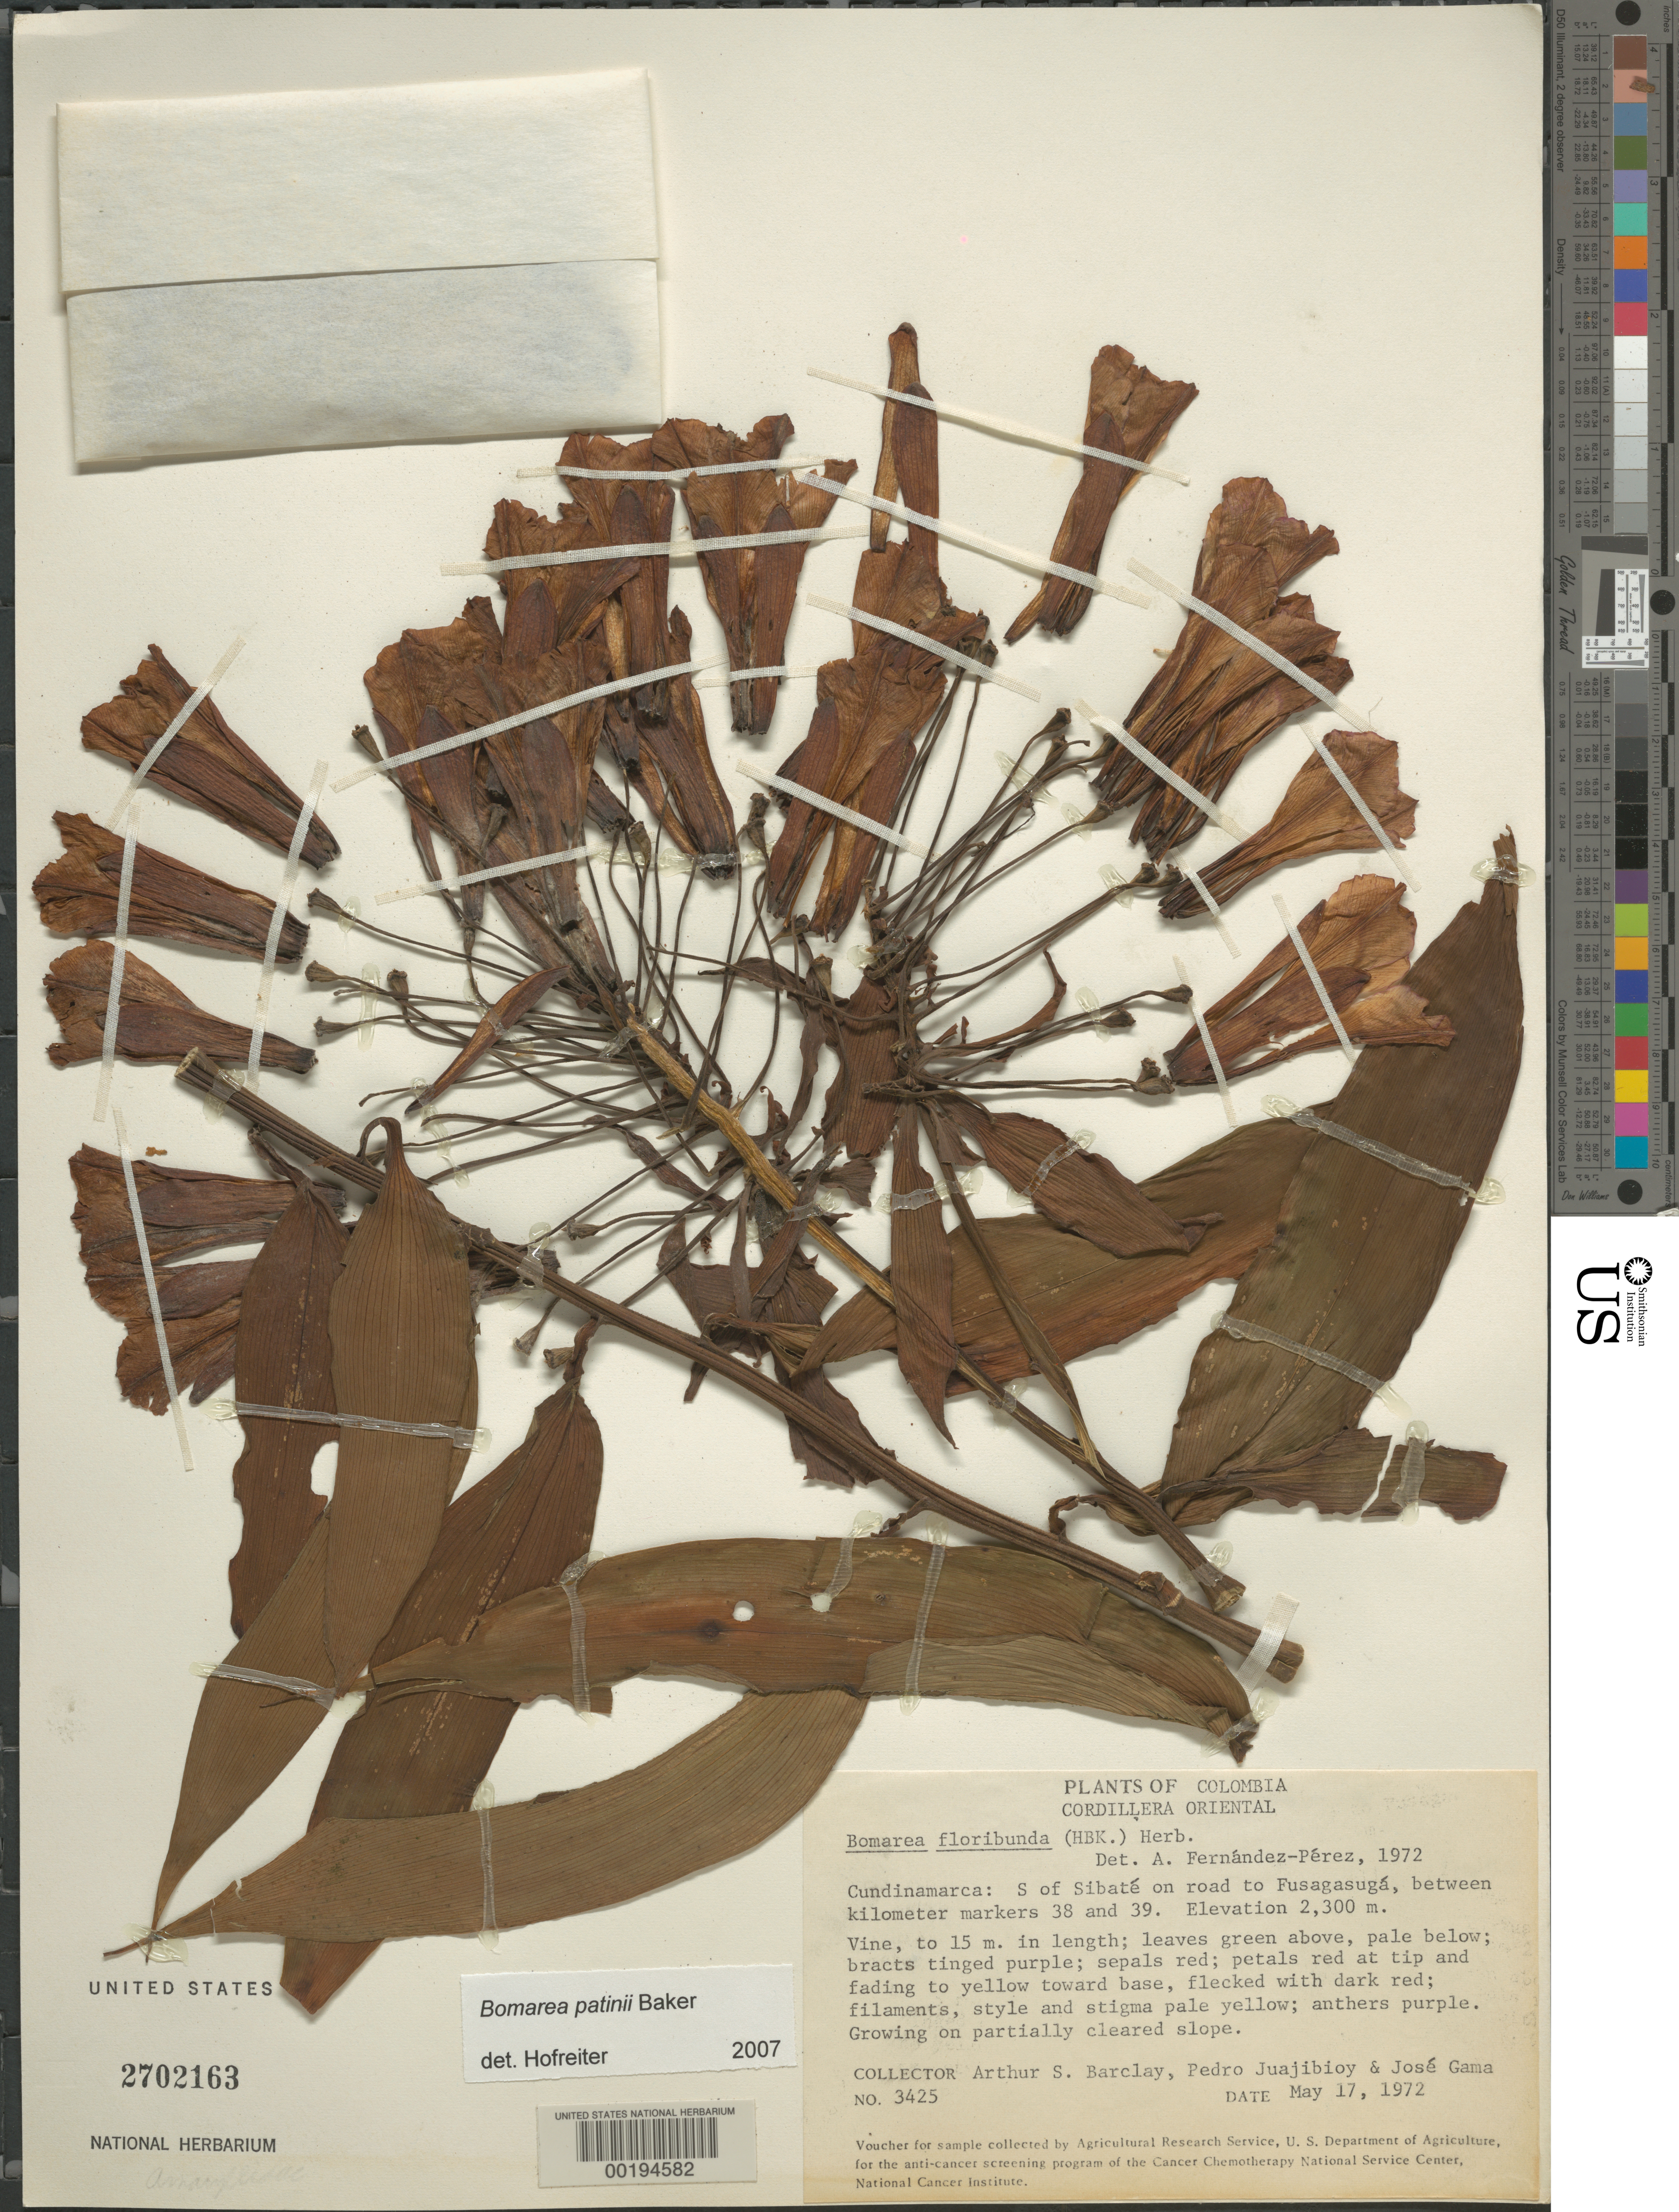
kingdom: Plantae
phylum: Tracheophyta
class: Liliopsida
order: Liliales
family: Alstroemeriaceae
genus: Bomarea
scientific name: Bomarea floribunda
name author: (Kunth) Herb.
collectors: A. S. Barclay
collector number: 3425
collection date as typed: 17 May 1972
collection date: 1972-05-17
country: Colombia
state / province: Cundinamarca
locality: S of Sibate on road to Fusagasugá, between km markers 38 and 39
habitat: Partially cleared slope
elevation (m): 2300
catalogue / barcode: US 2702163